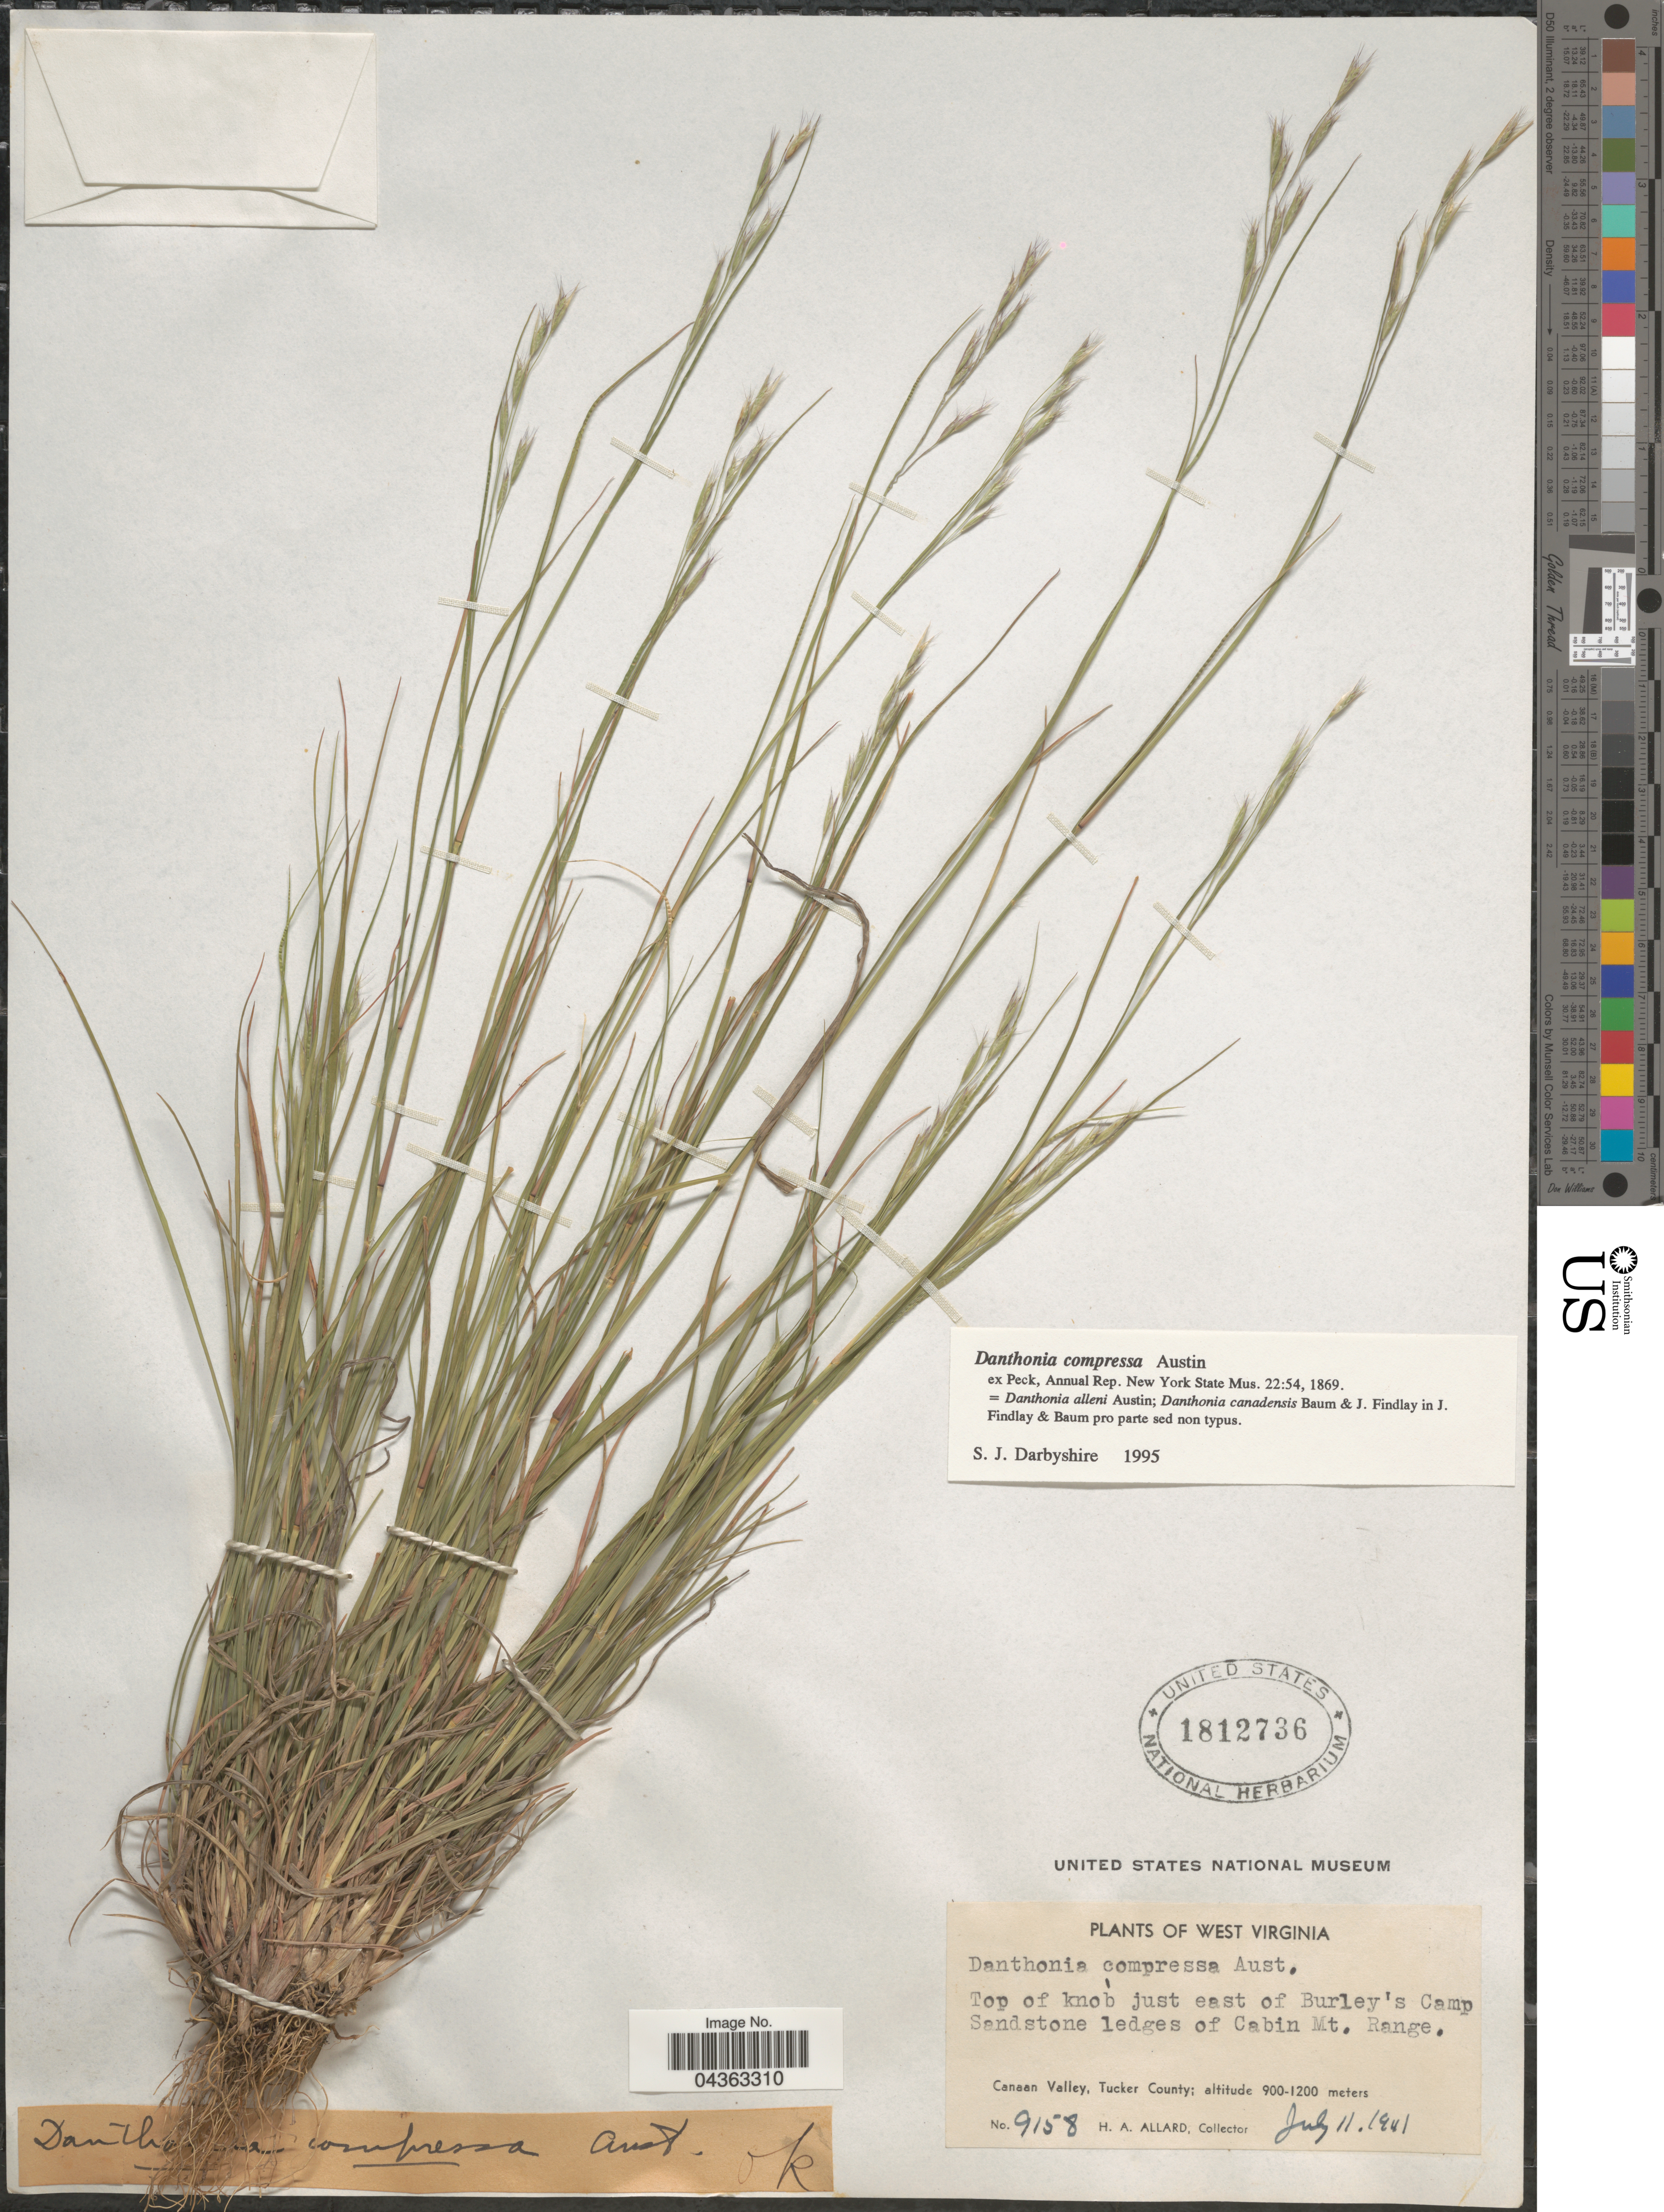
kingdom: Plantae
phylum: Tracheophyta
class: Liliopsida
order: Poales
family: Poaceae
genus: Danthonia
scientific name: Danthonia compressa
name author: Austin in F. Peck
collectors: H. A. Allard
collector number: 9158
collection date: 1941-07-11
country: United States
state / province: West Virginia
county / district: Tucker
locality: Top of knob just east of Burley's Camp. Sandstone ledges of Cabin Mt. Range. Canaan Valley, Tucker County.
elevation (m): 900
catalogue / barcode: US 1812736